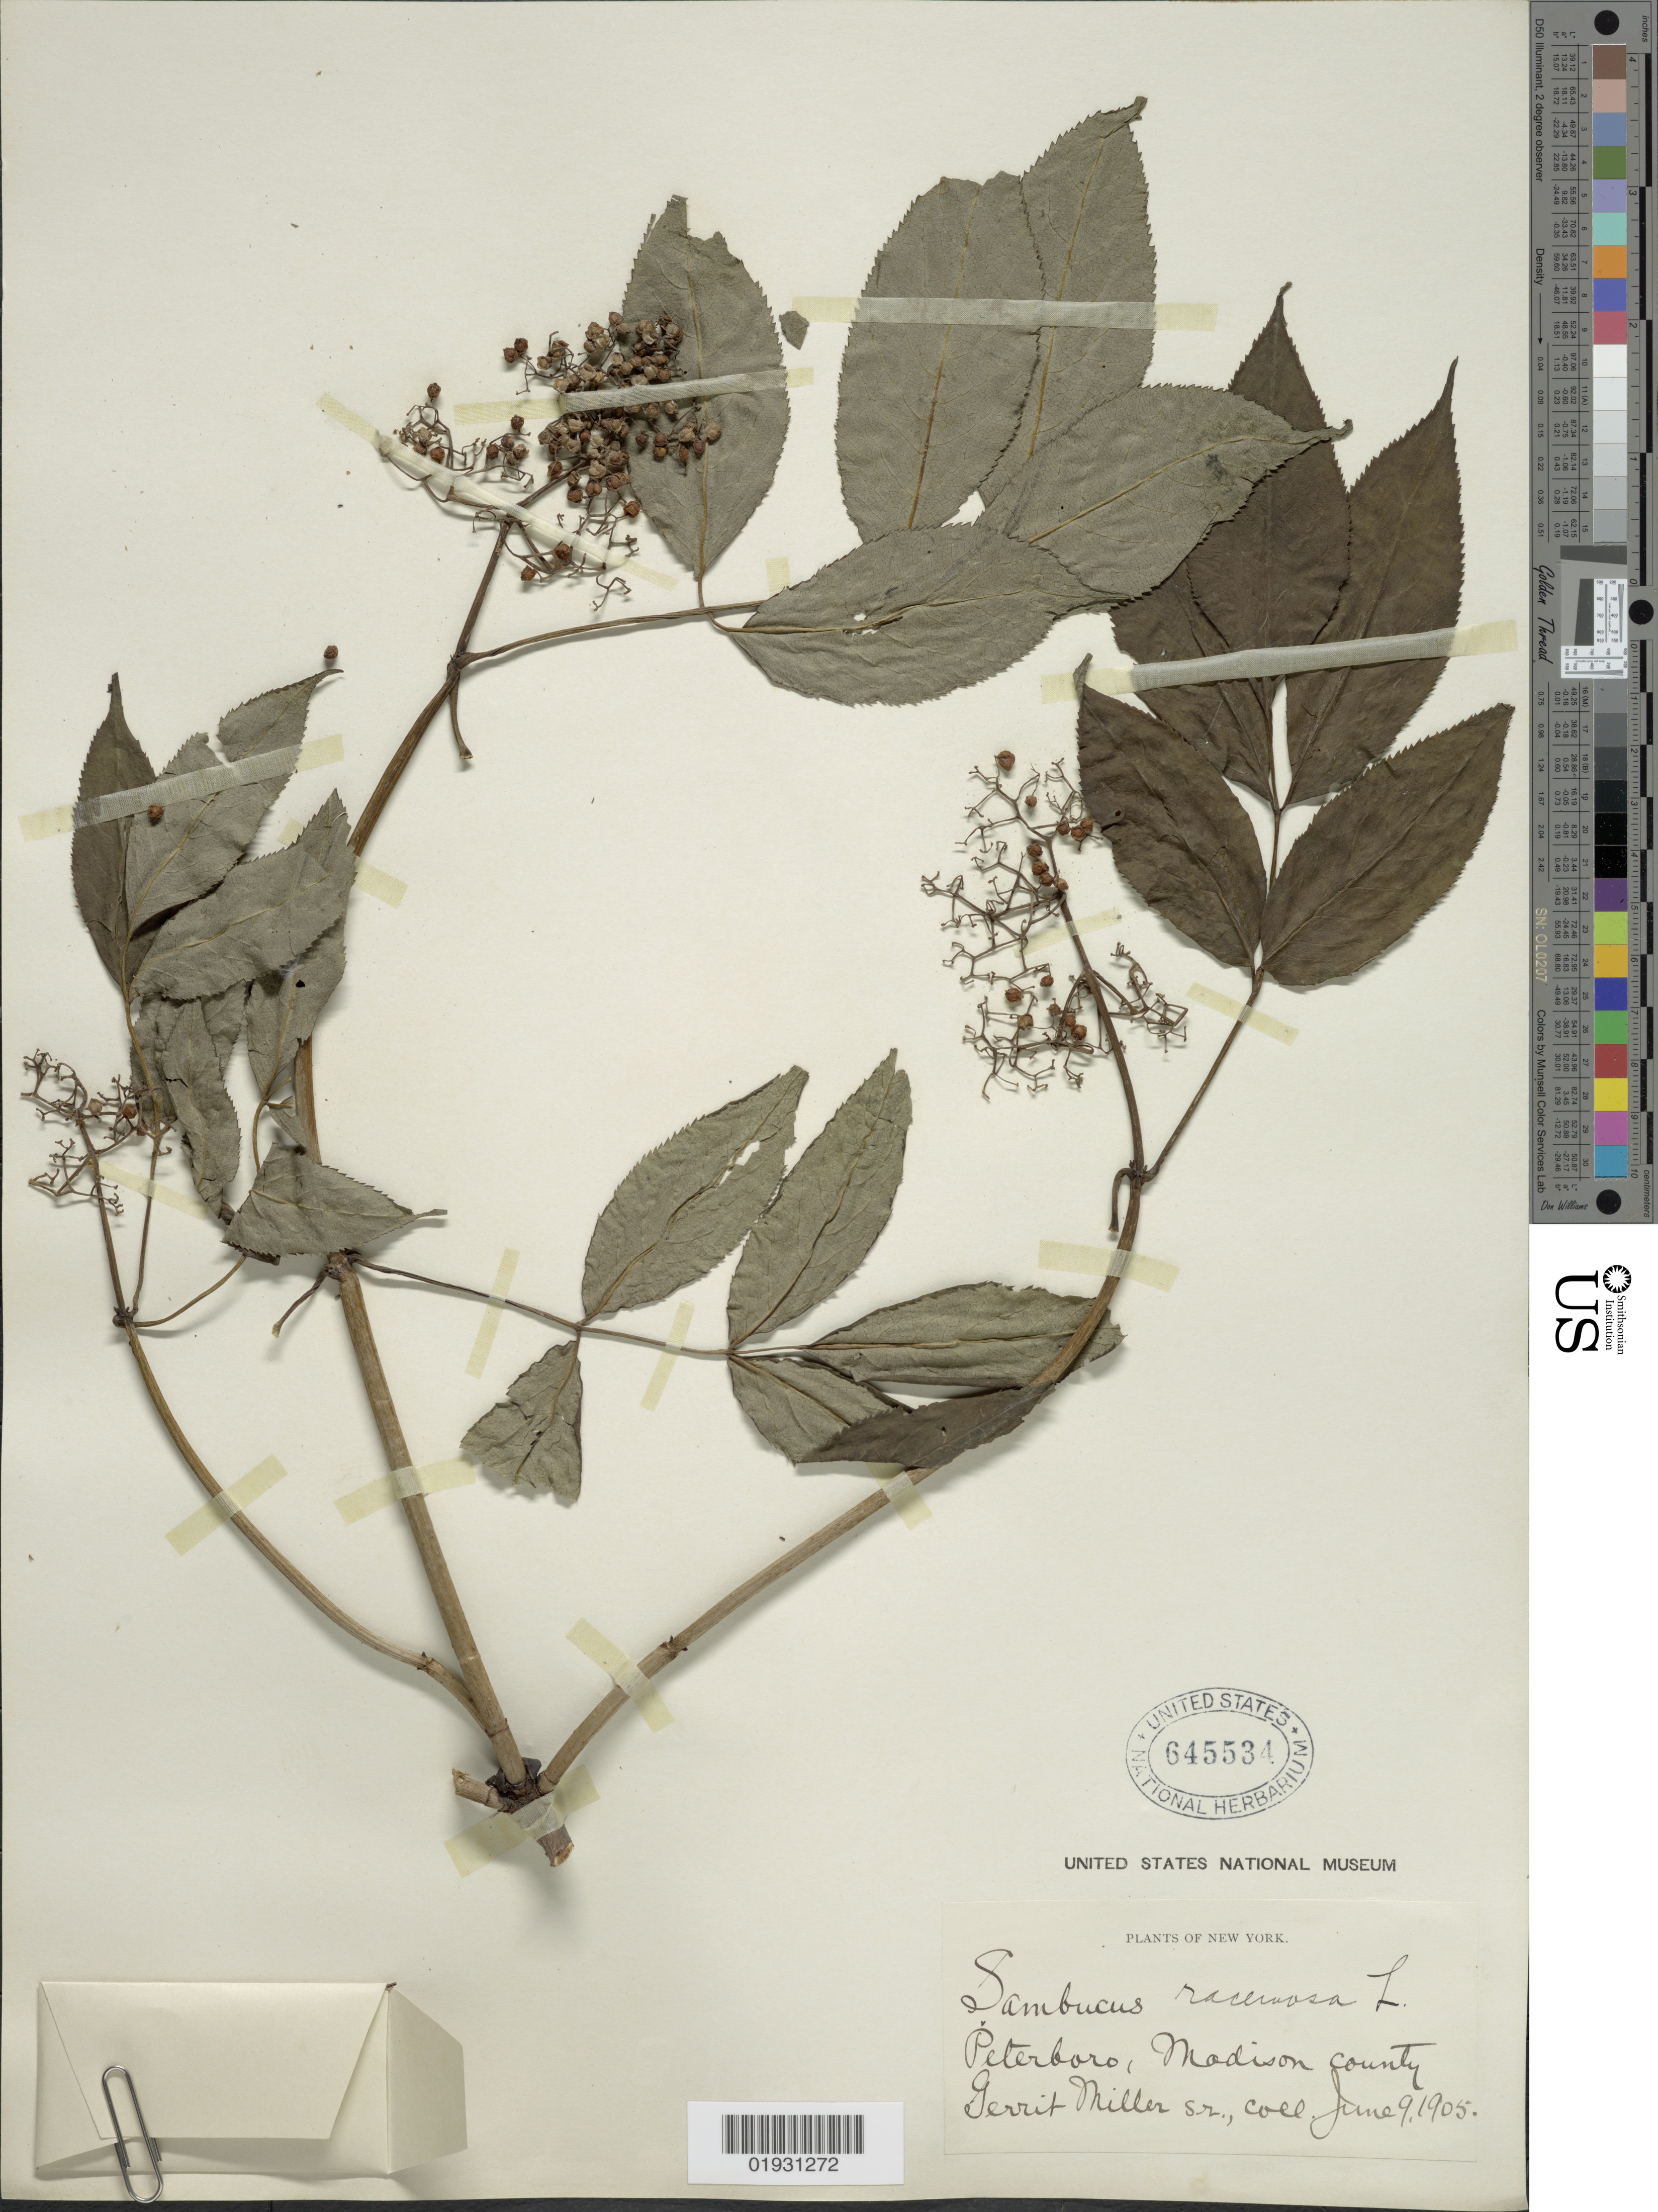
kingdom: Plantae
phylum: Tracheophyta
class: Magnoliopsida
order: Dipsacales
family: Viburnaceae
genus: Sambucus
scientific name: Sambucus racemosa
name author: L.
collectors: G. S. Miller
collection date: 1905-06-09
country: United States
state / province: New York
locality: Peterboro, Madison county.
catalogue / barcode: US 645534